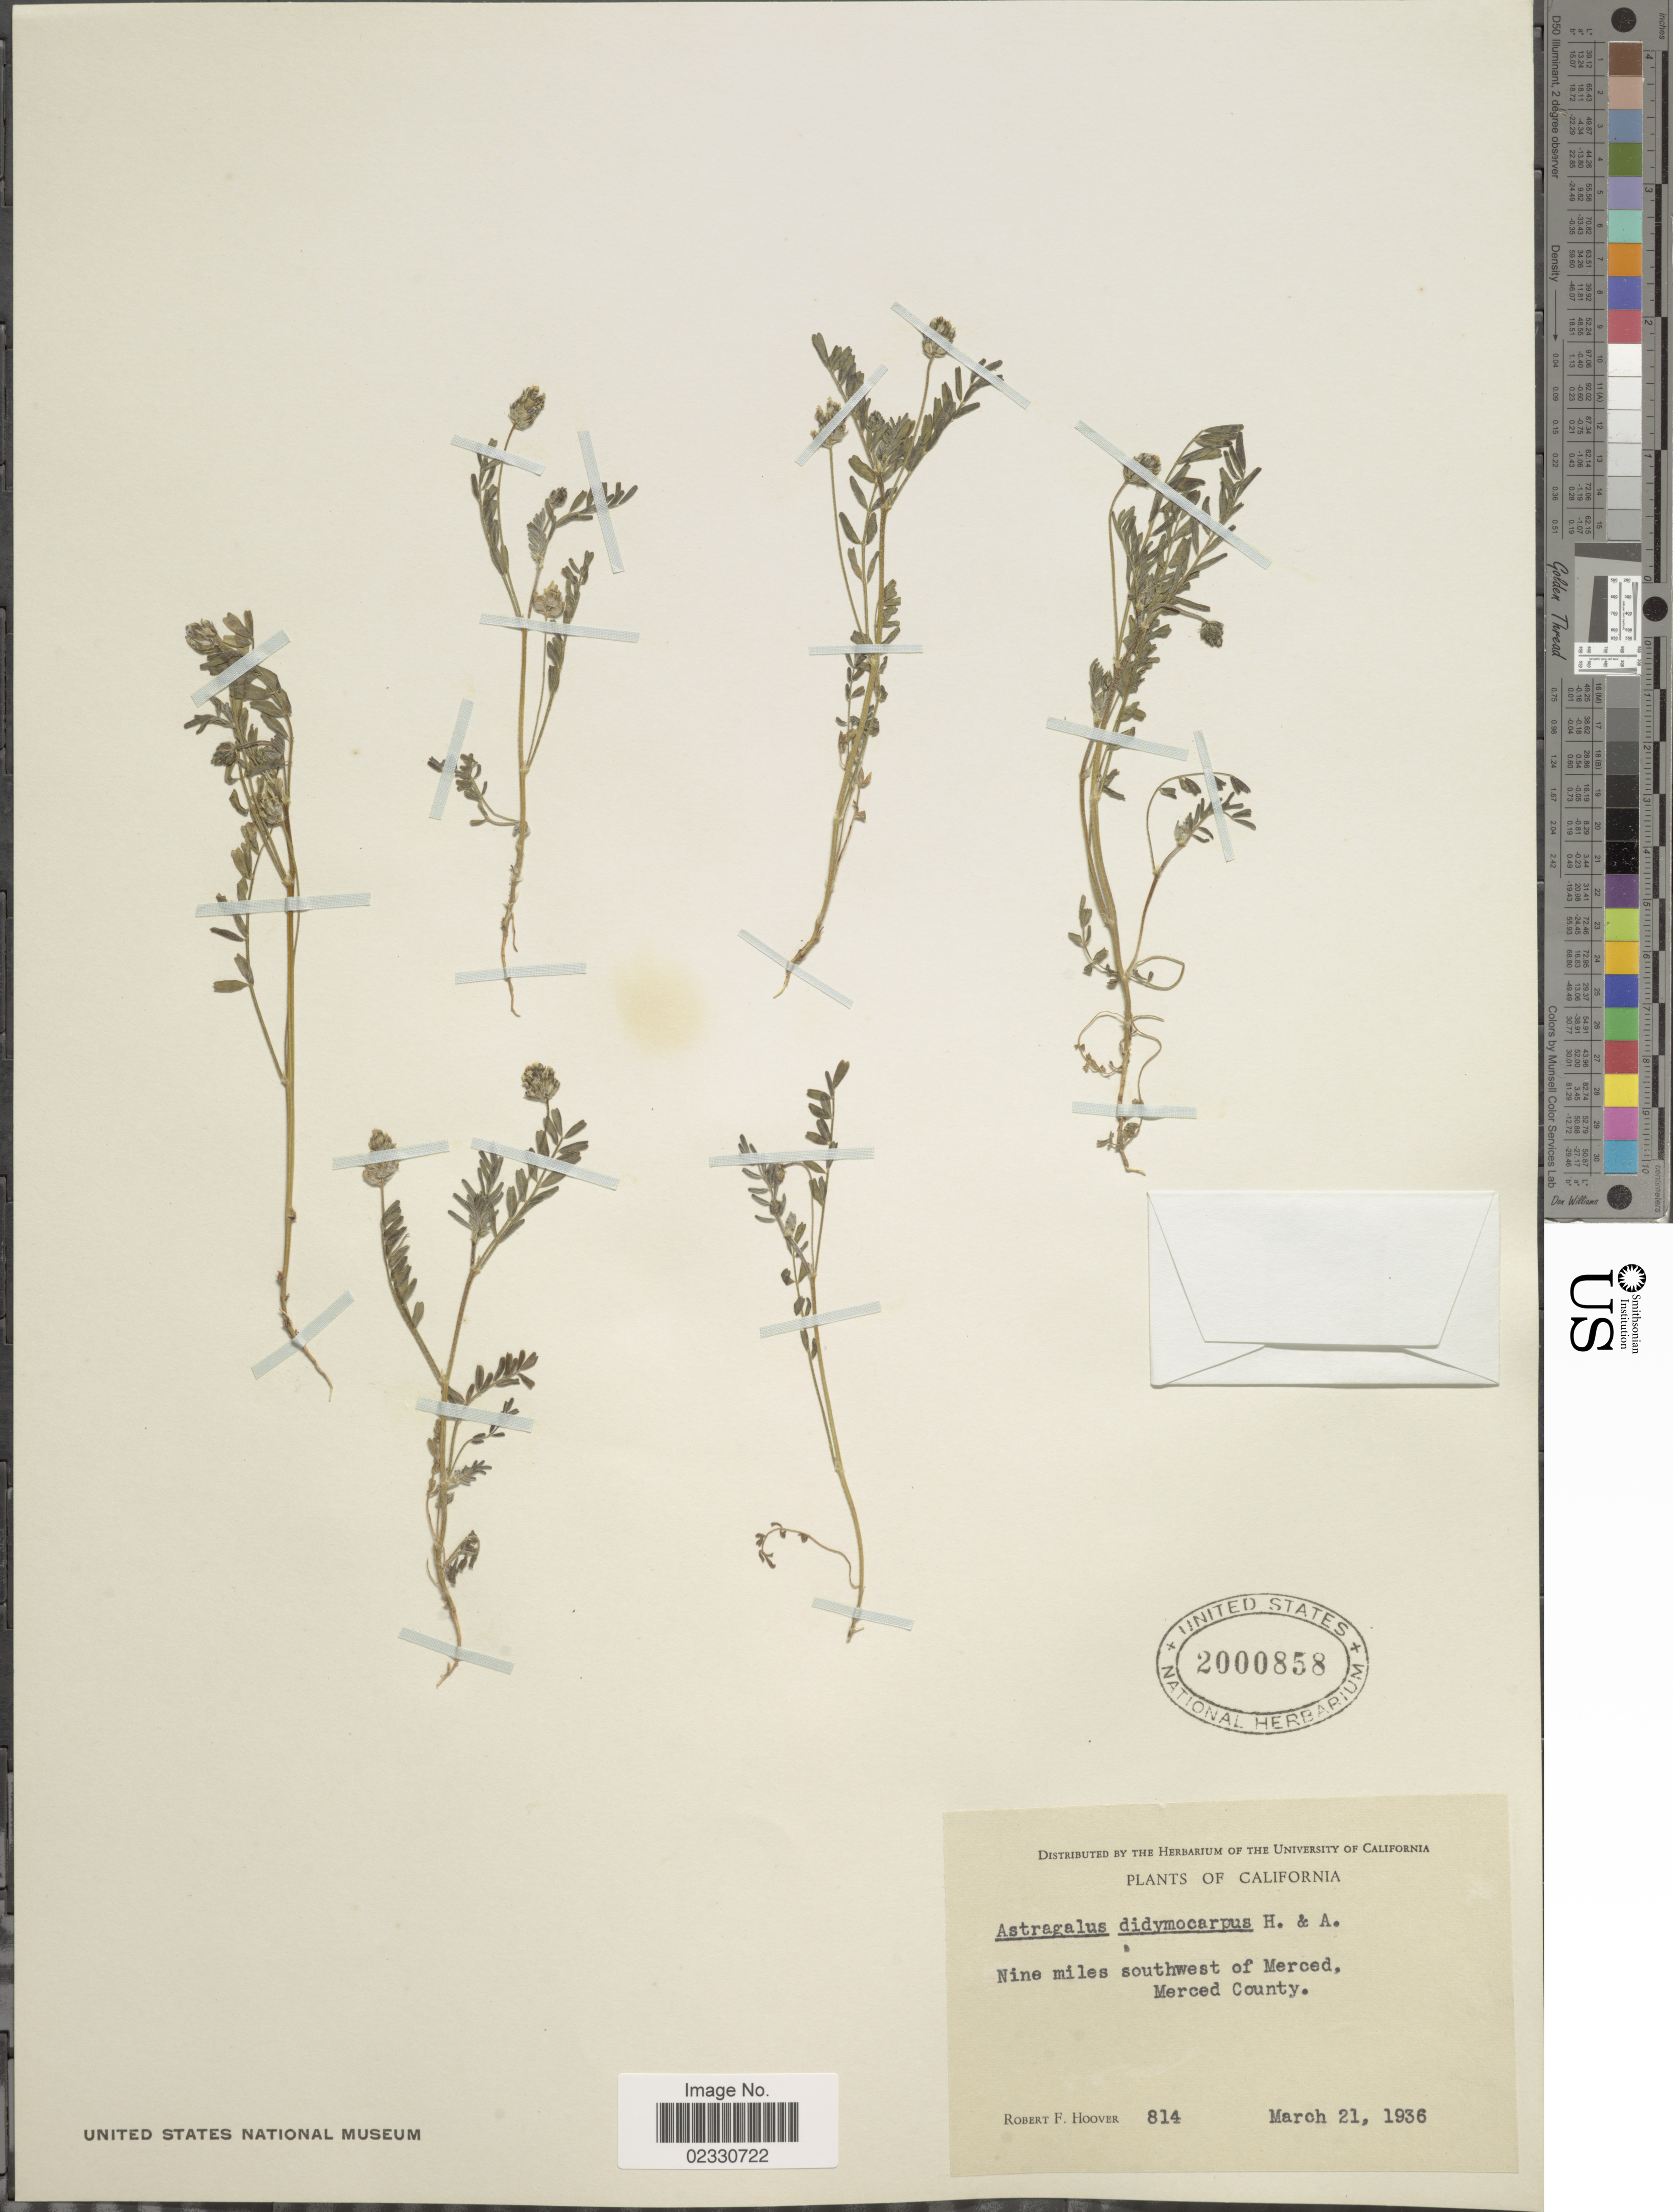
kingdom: Plantae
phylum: Tracheophyta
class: Magnoliopsida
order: Fabales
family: Fabaceae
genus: Astragalus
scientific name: Astragalus didymocarpus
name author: Hook. & Arn.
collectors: R. F. Hoover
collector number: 814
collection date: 1936-03-21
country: United States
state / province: California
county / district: Merced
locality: Nine miles southwest of Merced, Merced County.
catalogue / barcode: US 2000858